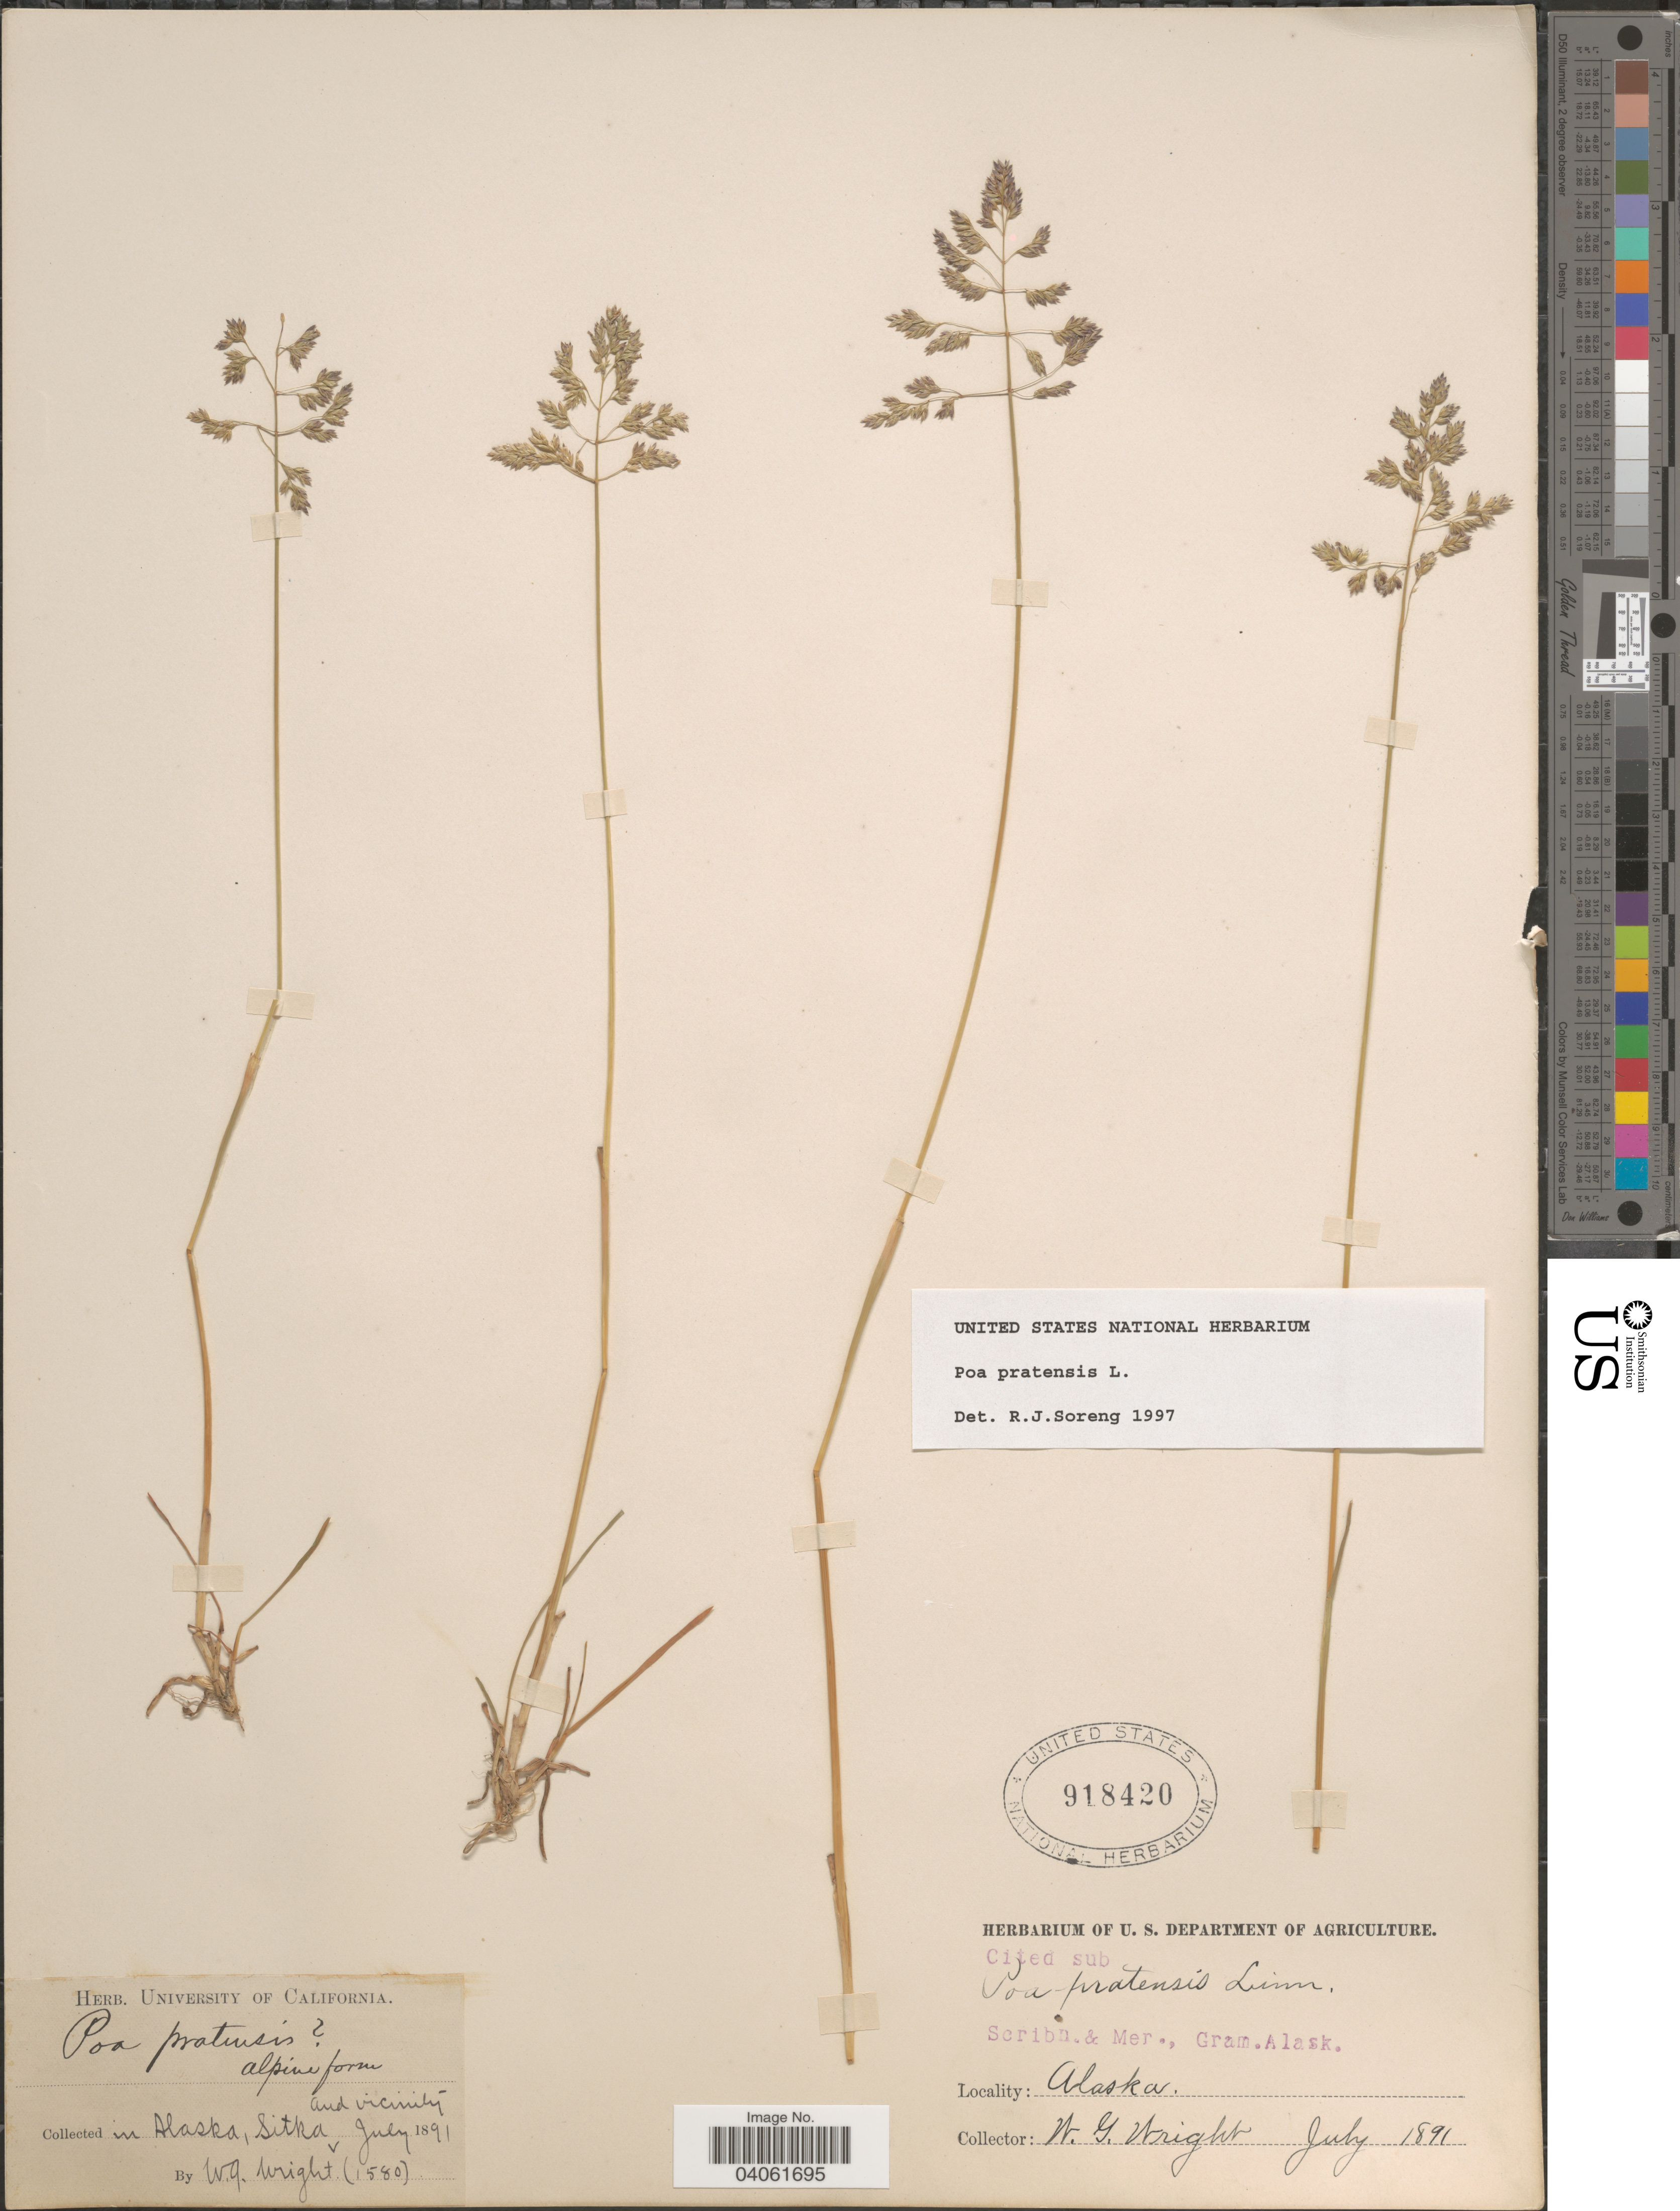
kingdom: Plantae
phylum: Tracheophyta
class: Liliopsida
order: Poales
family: Poaceae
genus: Poa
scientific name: Poa pratensis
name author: L.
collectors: W. G. Wright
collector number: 1580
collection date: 1891-07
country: United States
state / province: Alaska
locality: Sitka and vicinity.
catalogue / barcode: US 918420